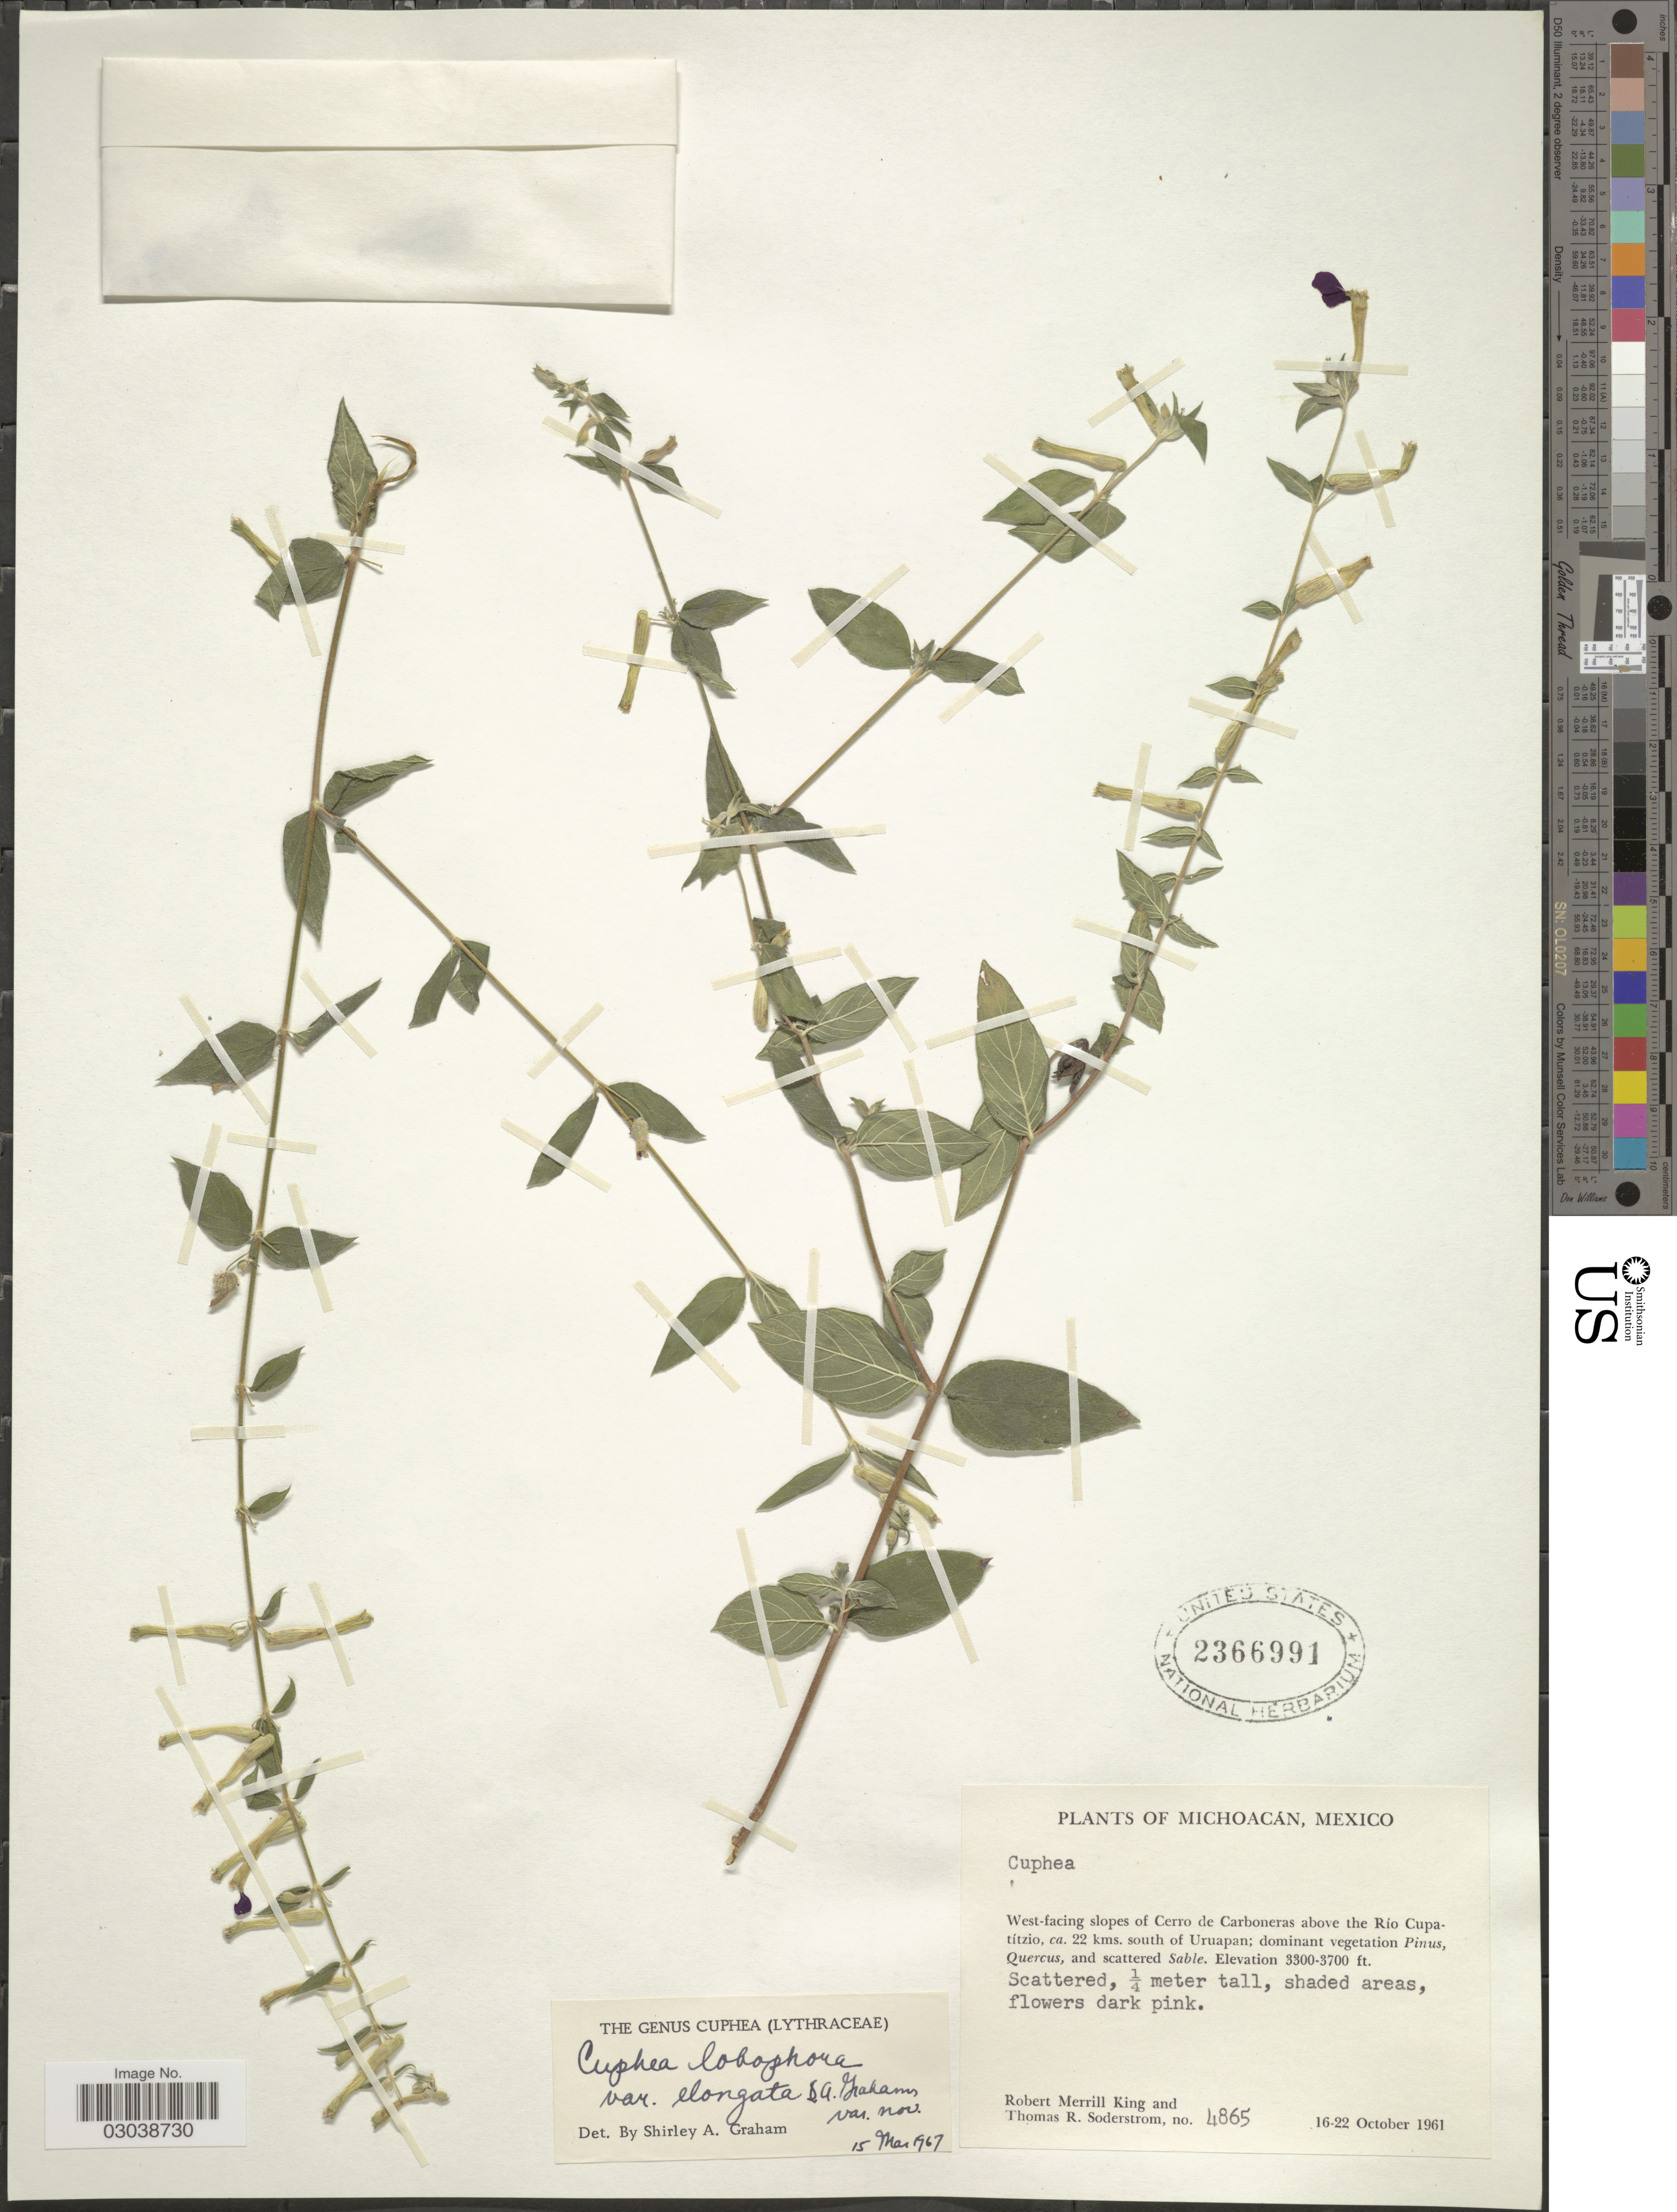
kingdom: Plantae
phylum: Tracheophyta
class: Magnoliopsida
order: Myrtales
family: Lythraceae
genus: Cuphea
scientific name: Cuphea lobophora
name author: Koehne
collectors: R. M. King & T. R. Soderstrom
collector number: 4865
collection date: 1961-10-16/1961-10-22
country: Mexico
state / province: Michoacán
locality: West-facing slopes of Cerro de Carboneras above the Río Cupatítzio, ca. 22 kms. south of Uruapan.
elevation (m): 1006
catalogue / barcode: US 2366991